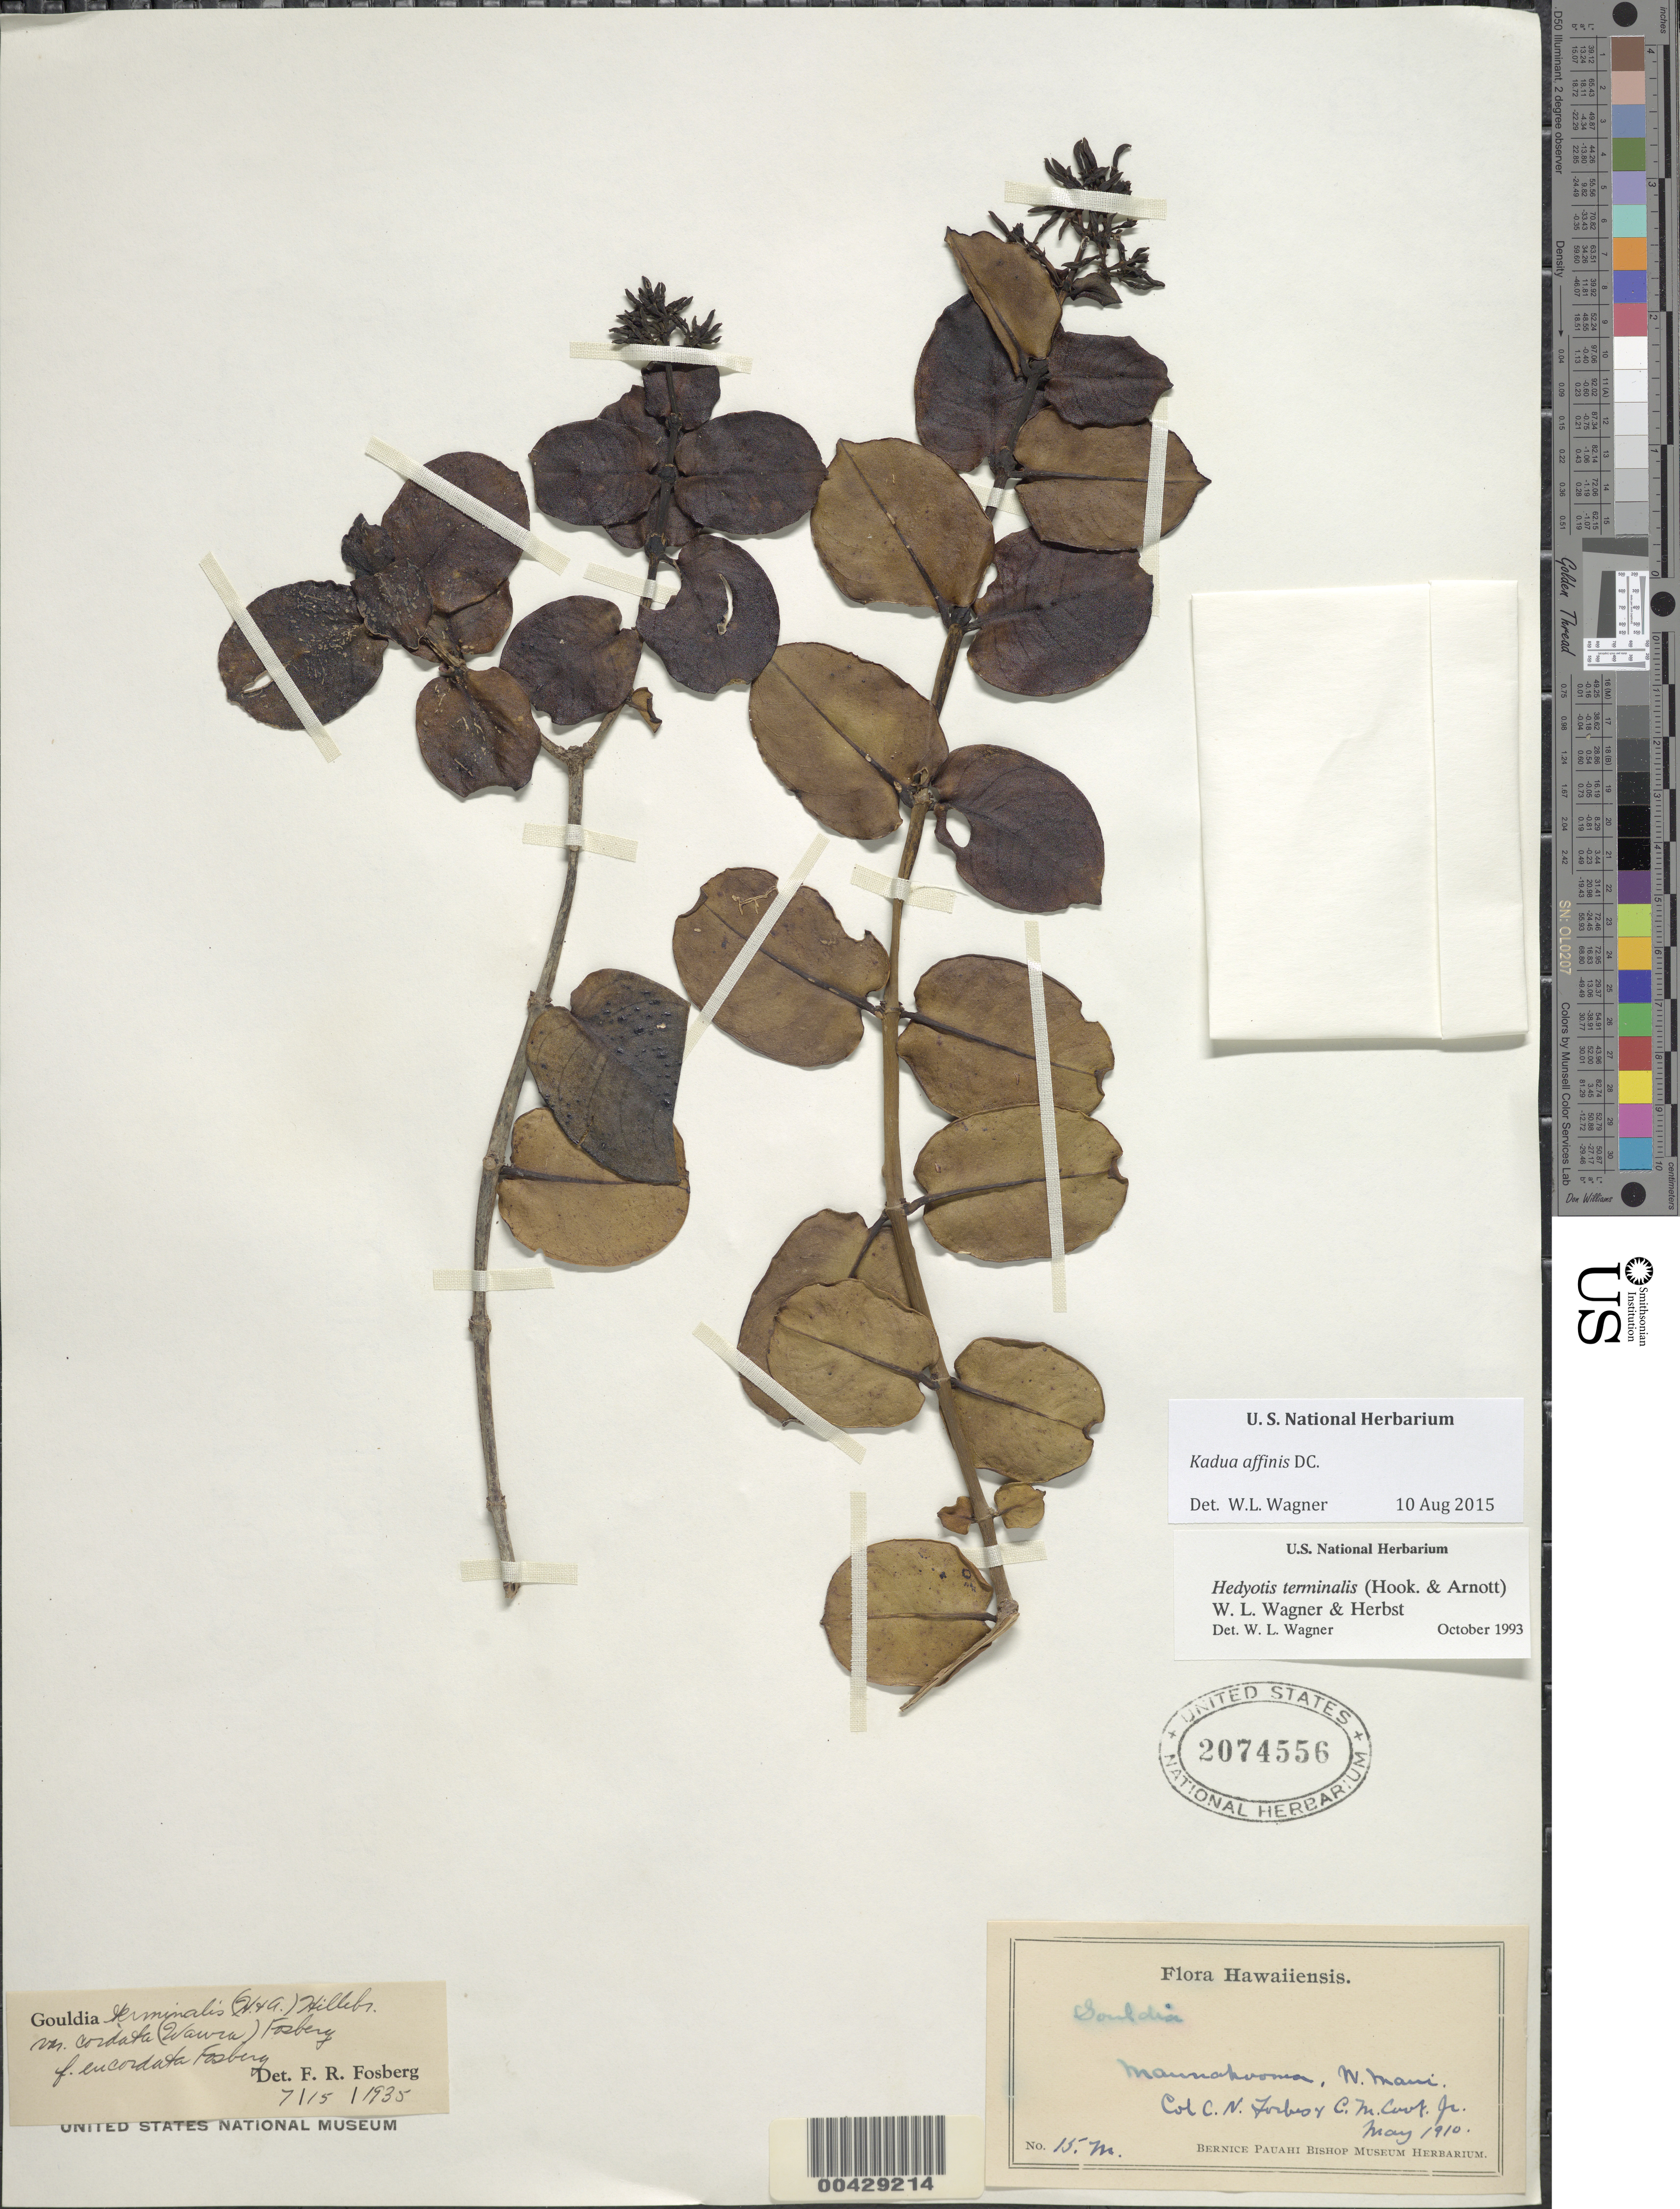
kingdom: Plantae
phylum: Tracheophyta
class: Magnoliopsida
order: Gentianales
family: Rubiaceae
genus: Kadua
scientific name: Kadua affinis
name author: DC.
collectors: C. N. Forbes & C. M. Cook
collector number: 15.M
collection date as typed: May 1910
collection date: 1910-05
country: United States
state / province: Hawaii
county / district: Maui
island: Maui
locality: Maunahooma, W Maui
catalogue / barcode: US 2074556